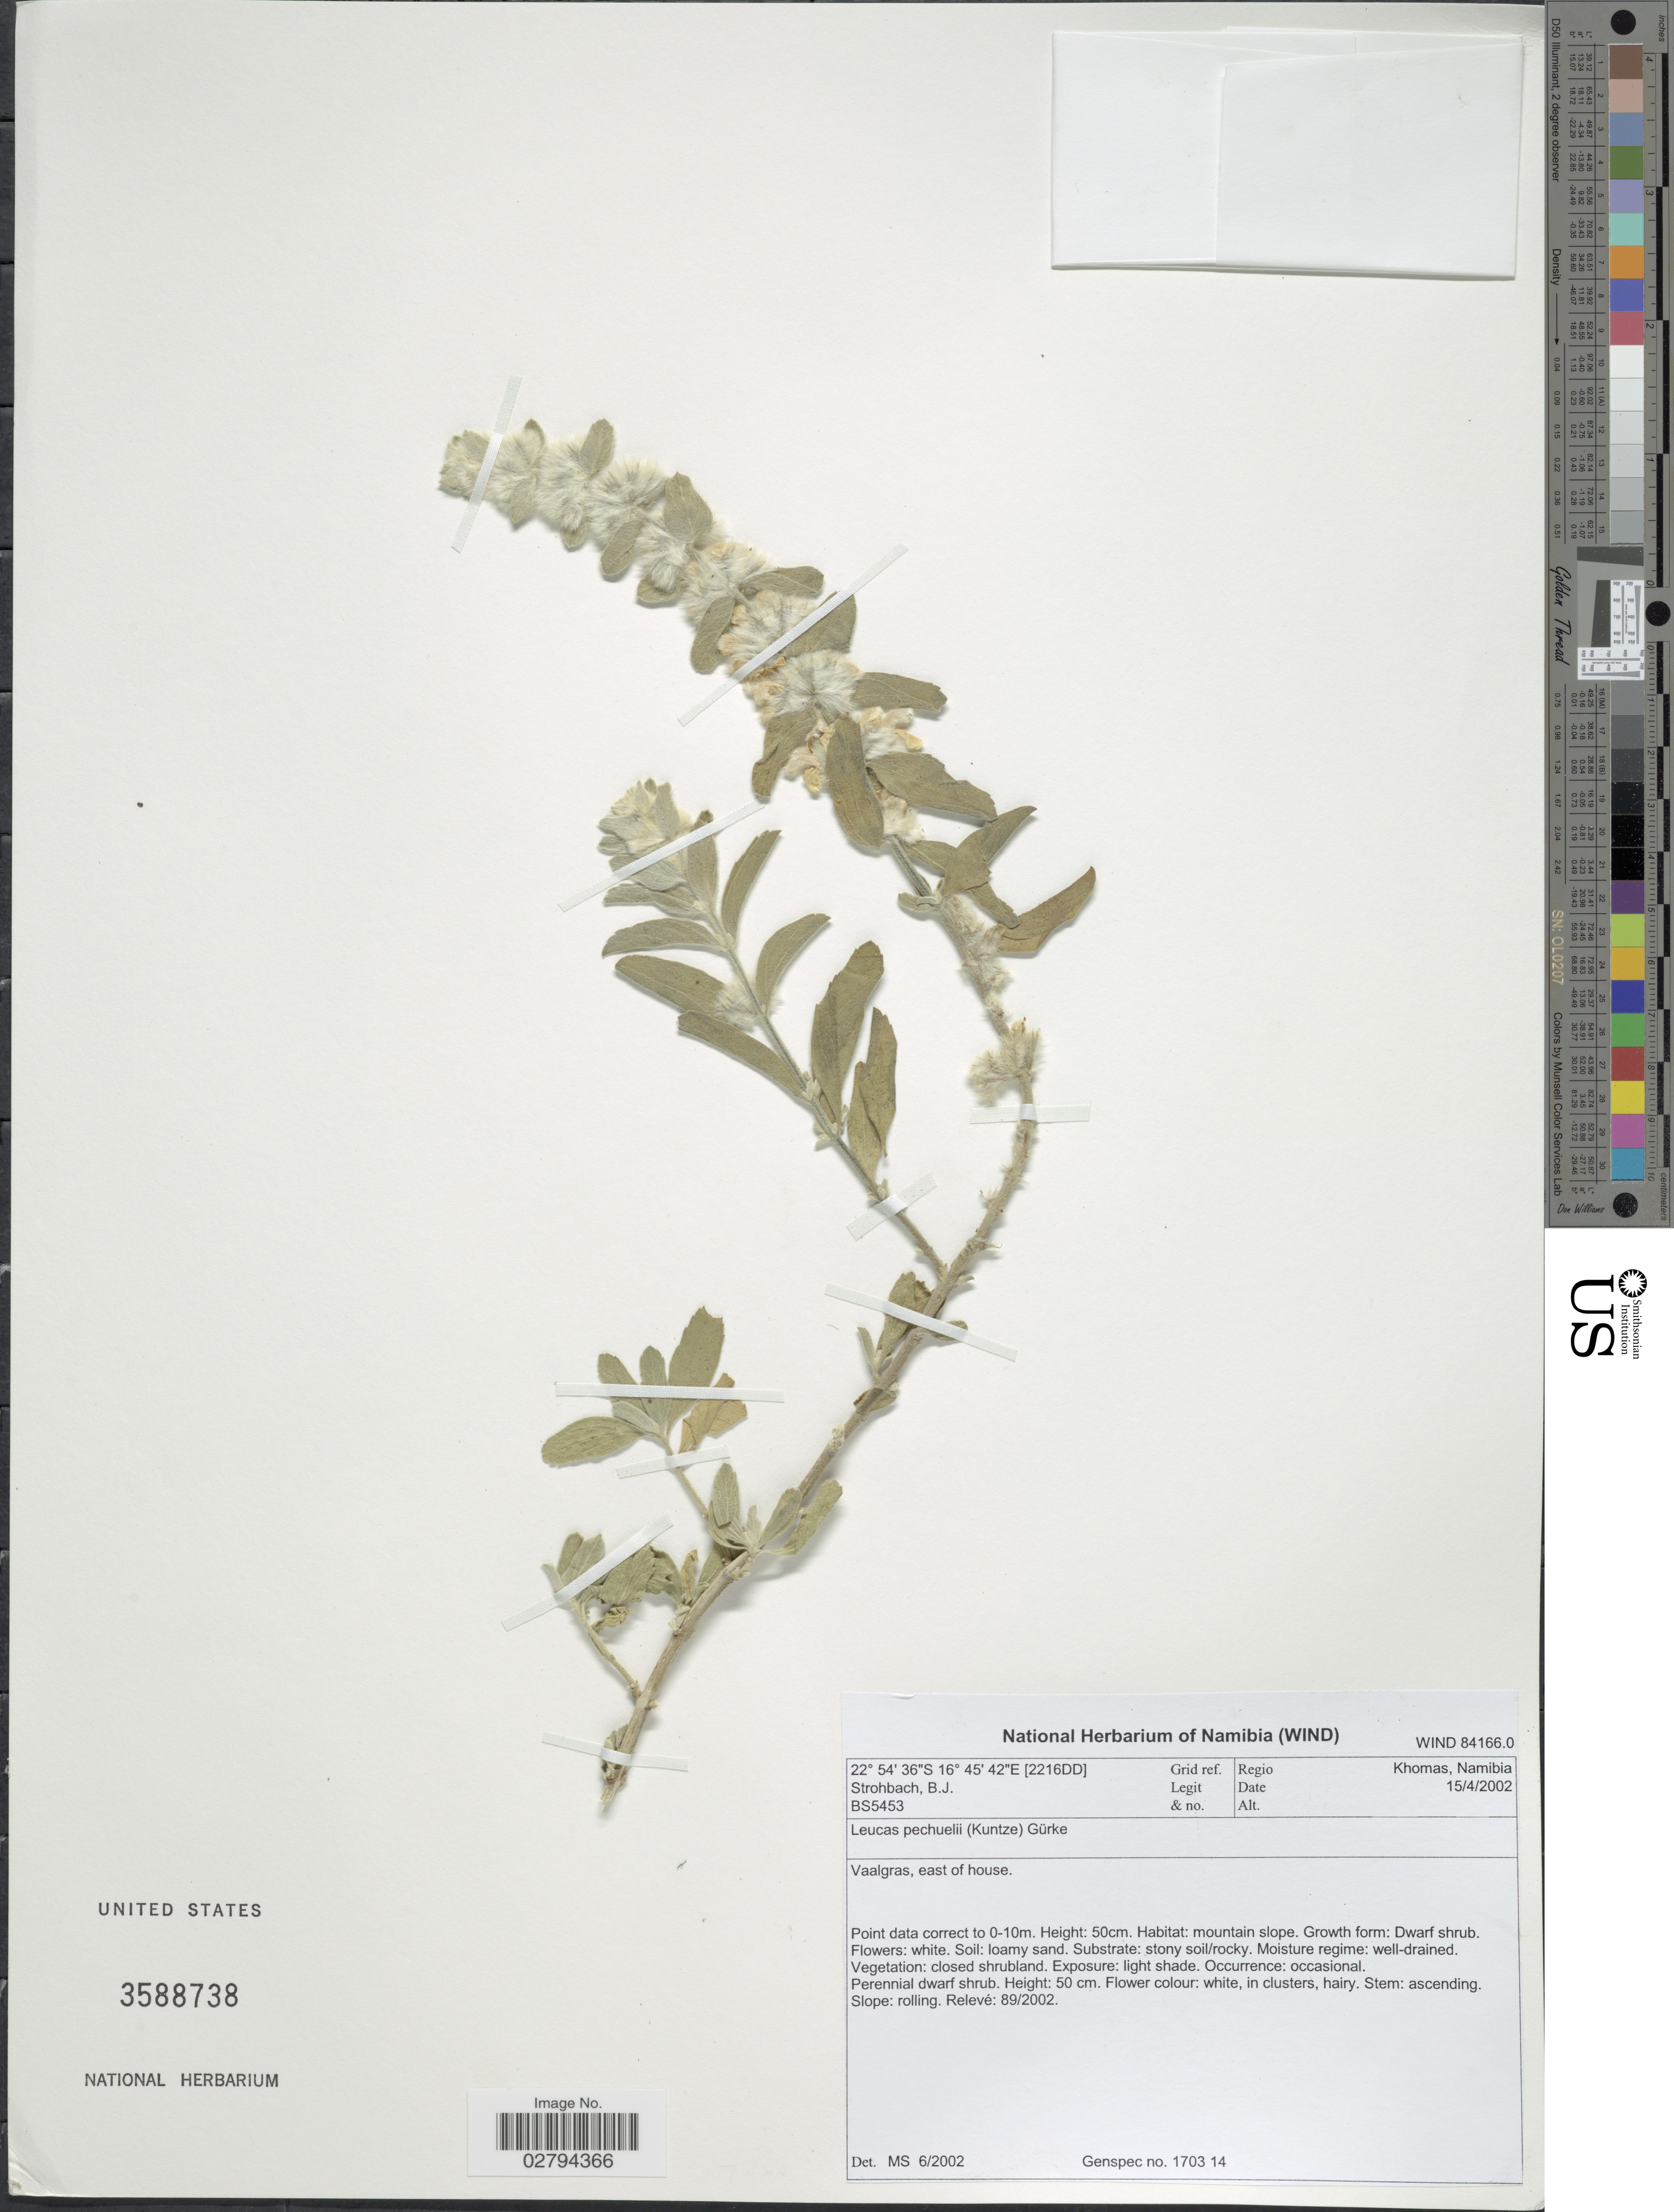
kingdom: Plantae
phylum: Tracheophyta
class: Magnoliopsida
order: Lamiales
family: Lamiaceae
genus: Leucas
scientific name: Leucas pechuelii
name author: (Kuntze) Baker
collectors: B. Strohbach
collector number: BS5453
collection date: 2002-04-15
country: Namibia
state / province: Khomas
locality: Grid ref. [2216DD]. Vaalgras, east of house.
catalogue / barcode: US 3588738